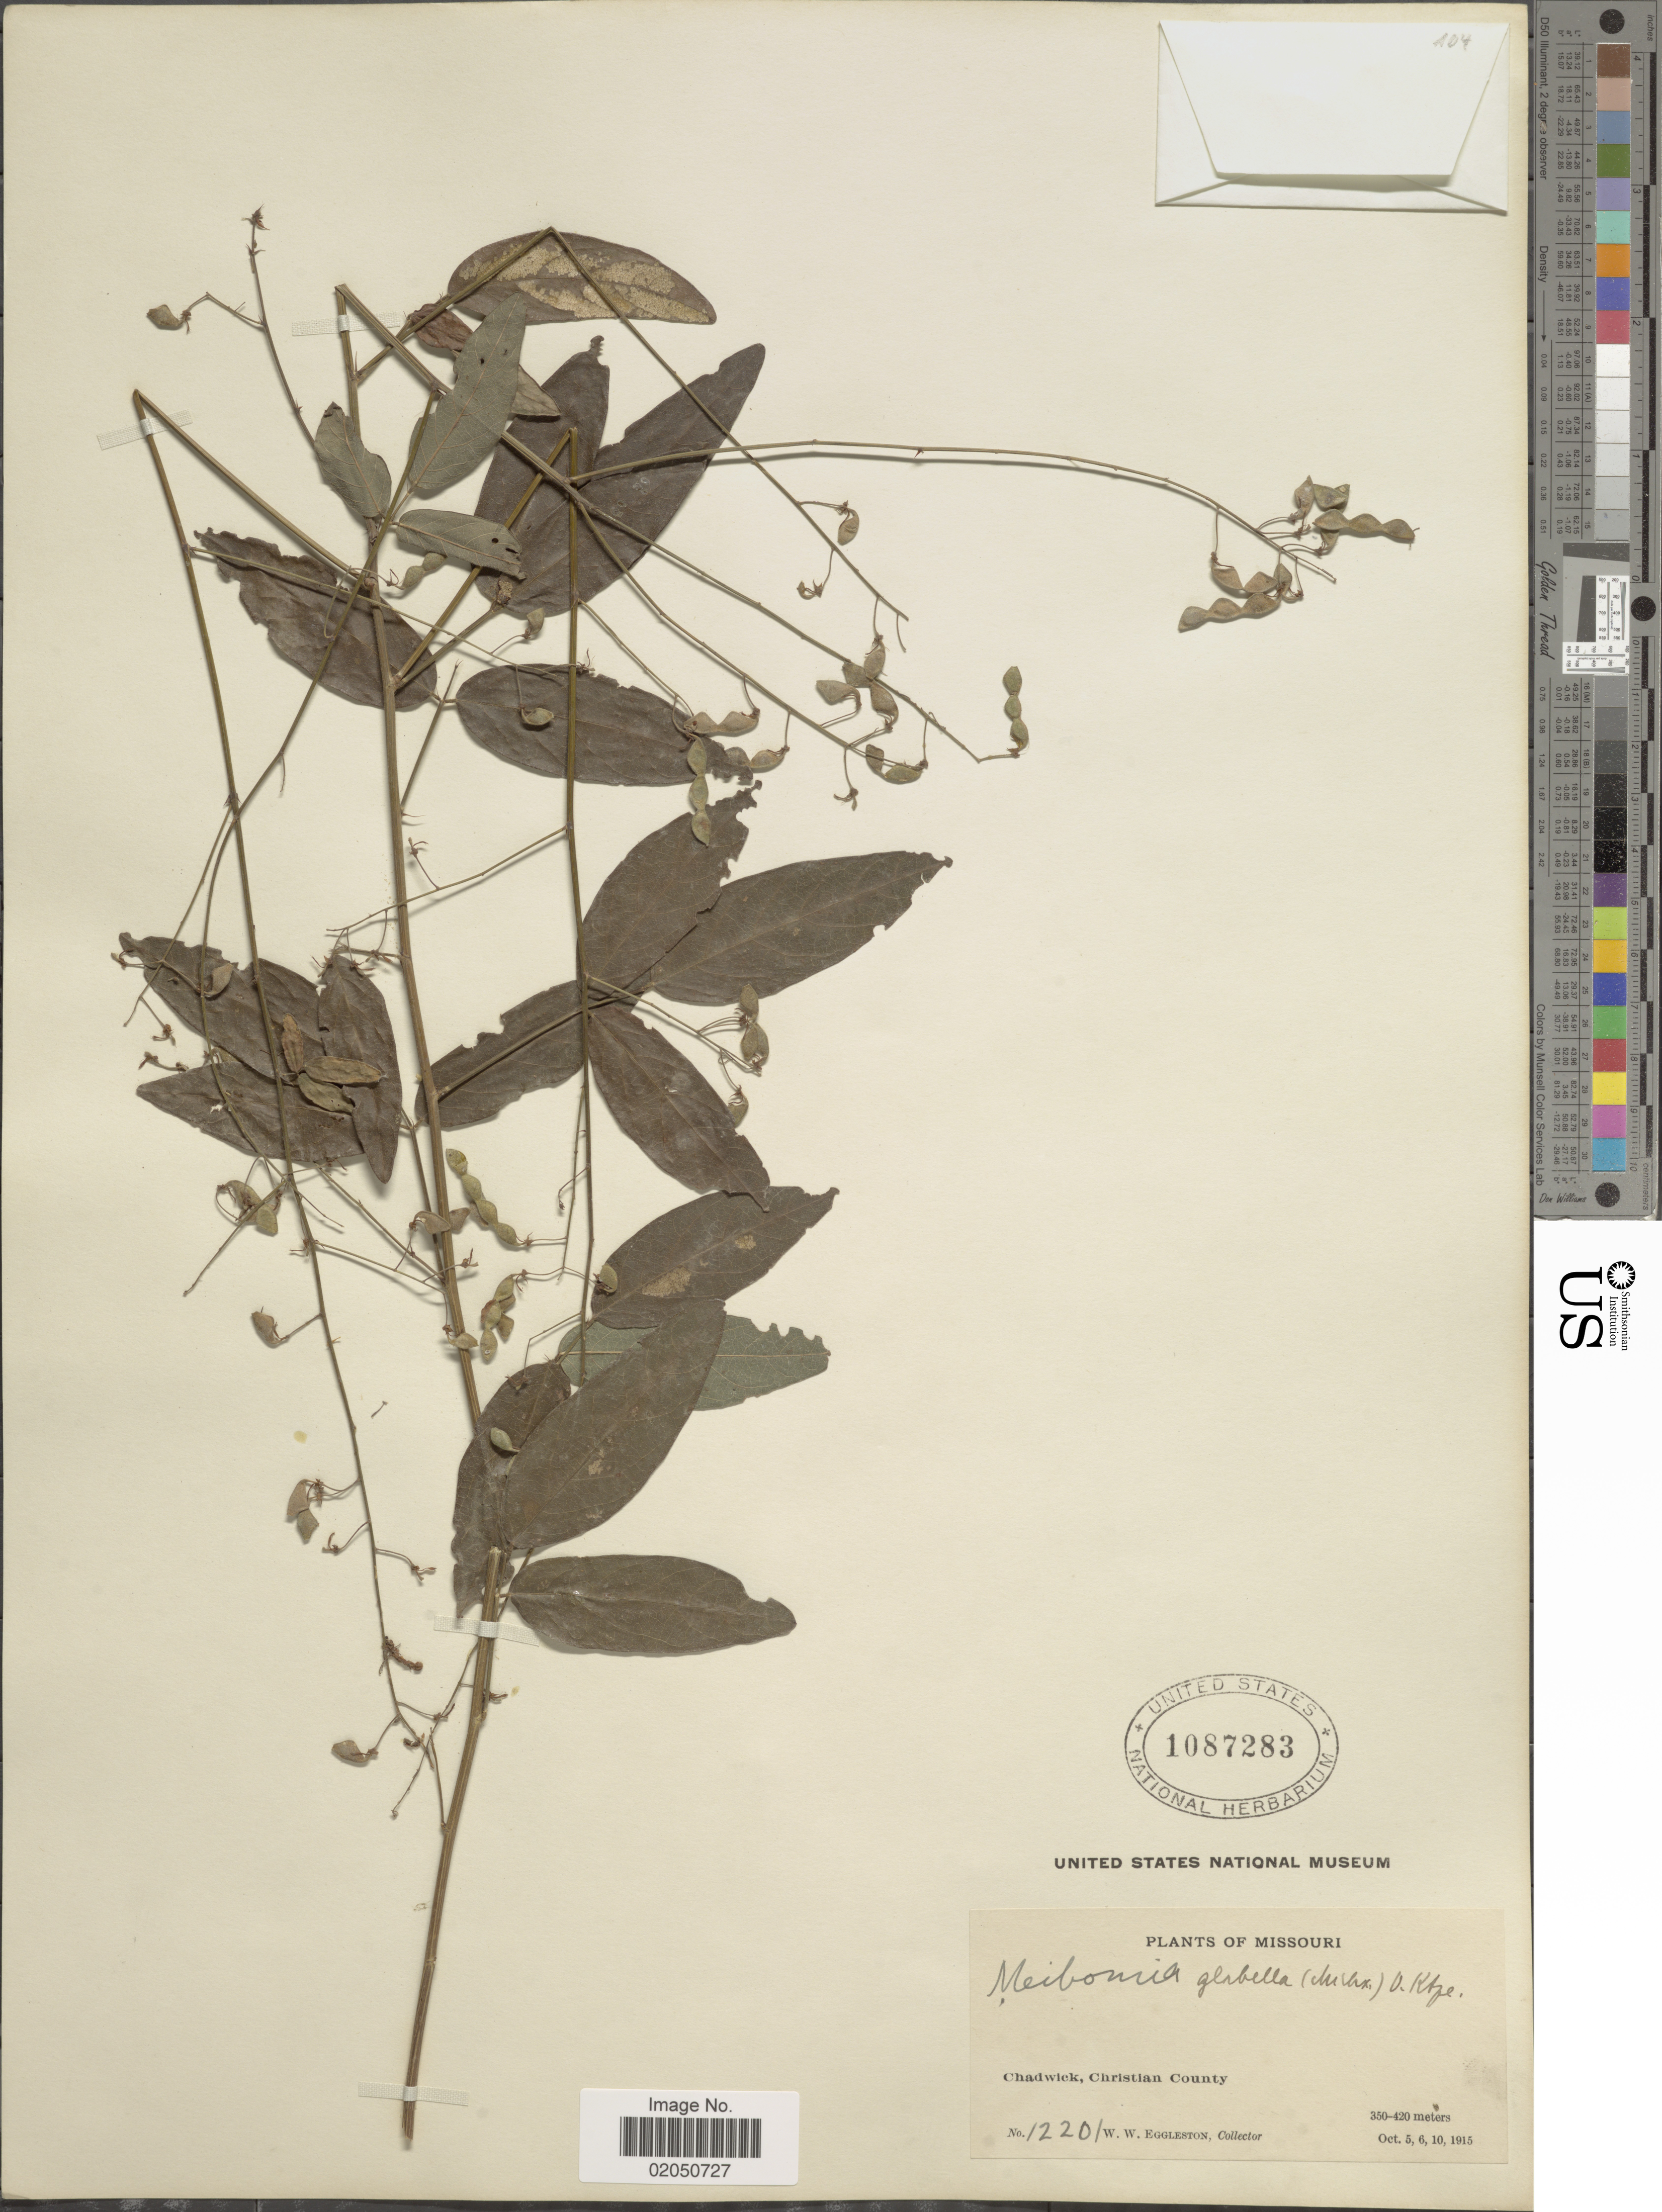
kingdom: Plantae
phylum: Tracheophyta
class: Magnoliopsida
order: Fabales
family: Fabaceae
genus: Desmodium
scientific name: Desmodium glabellum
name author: (Michx.) DC.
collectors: W. W. Eggleston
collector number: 12201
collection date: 1915-10-05/1915-10-10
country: United States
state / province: Missouri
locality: Chadwick, Christian County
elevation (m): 350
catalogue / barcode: US 1087283